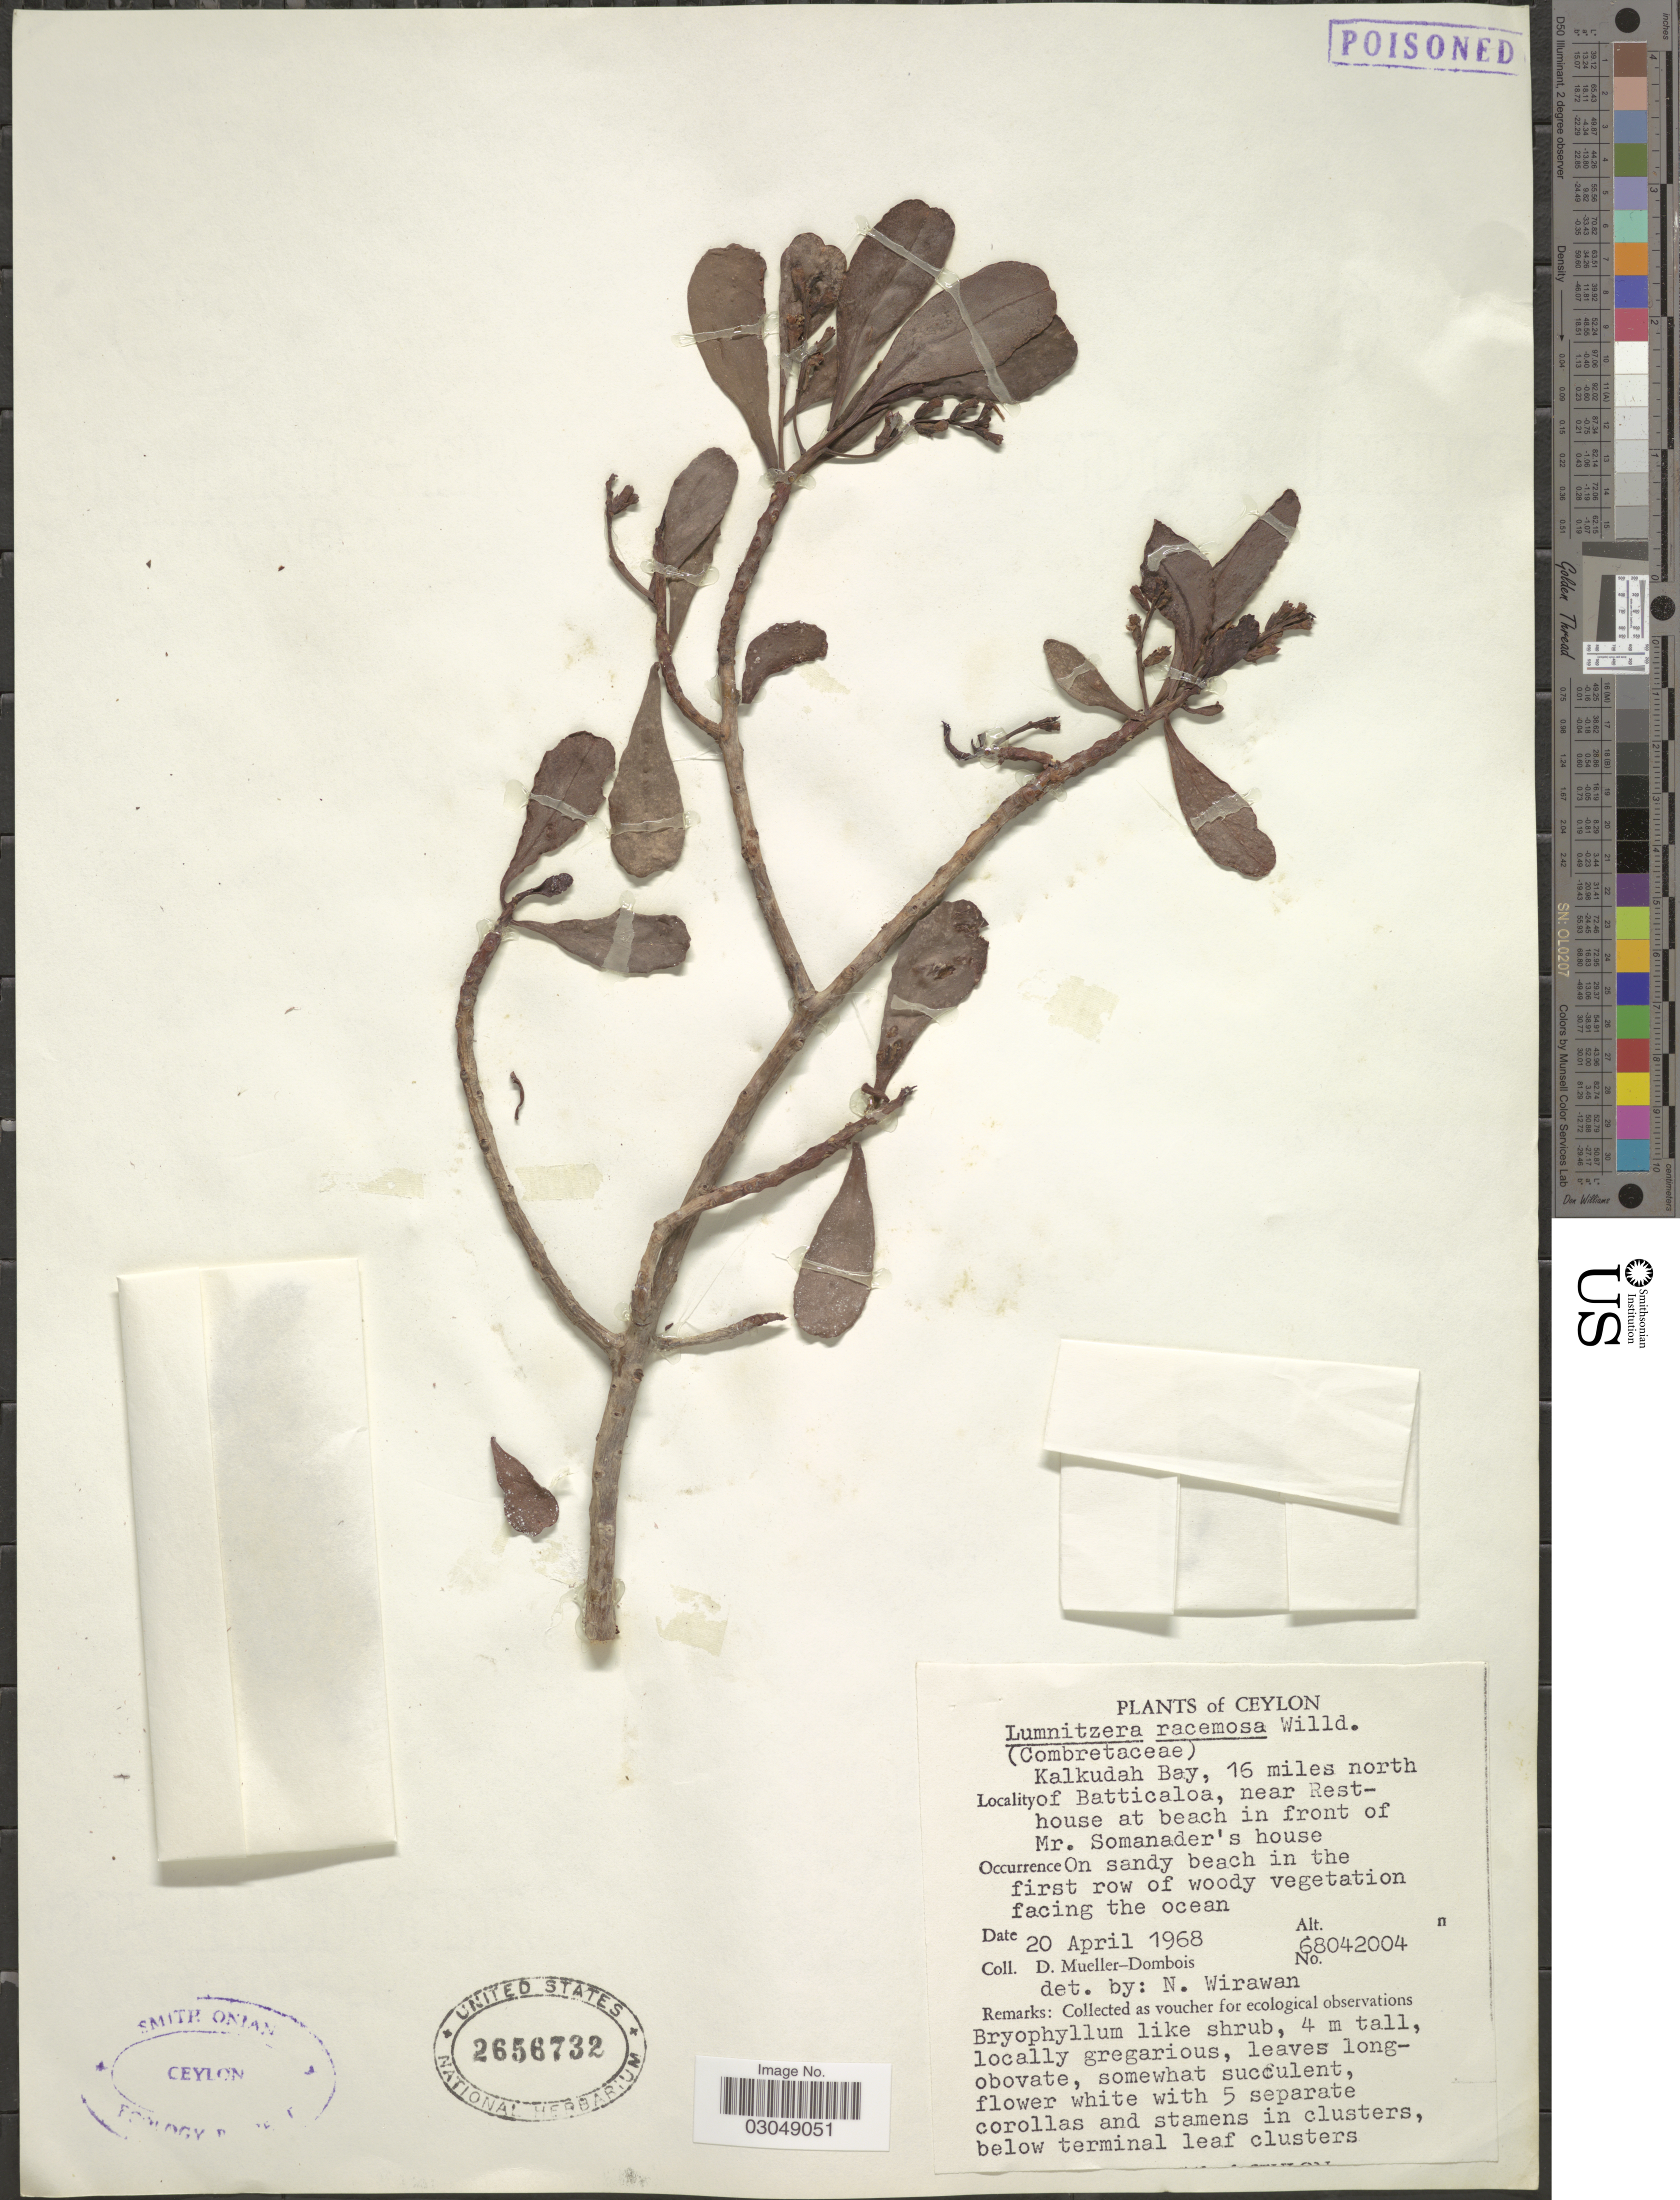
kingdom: Plantae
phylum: Tracheophyta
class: Magnoliopsida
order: Myrtales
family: Combretaceae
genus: Lumnitzera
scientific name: Lumnitzera racemosa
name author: Willd.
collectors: D. Mueller-Dombois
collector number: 68042004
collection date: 1968-04-20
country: Sri Lanka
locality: Ceylon. Kalkudah Bay, 16 miles north of Batticaloa, near Resthouse at beach in front of Mr. Somanader's house.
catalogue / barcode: US 2656732